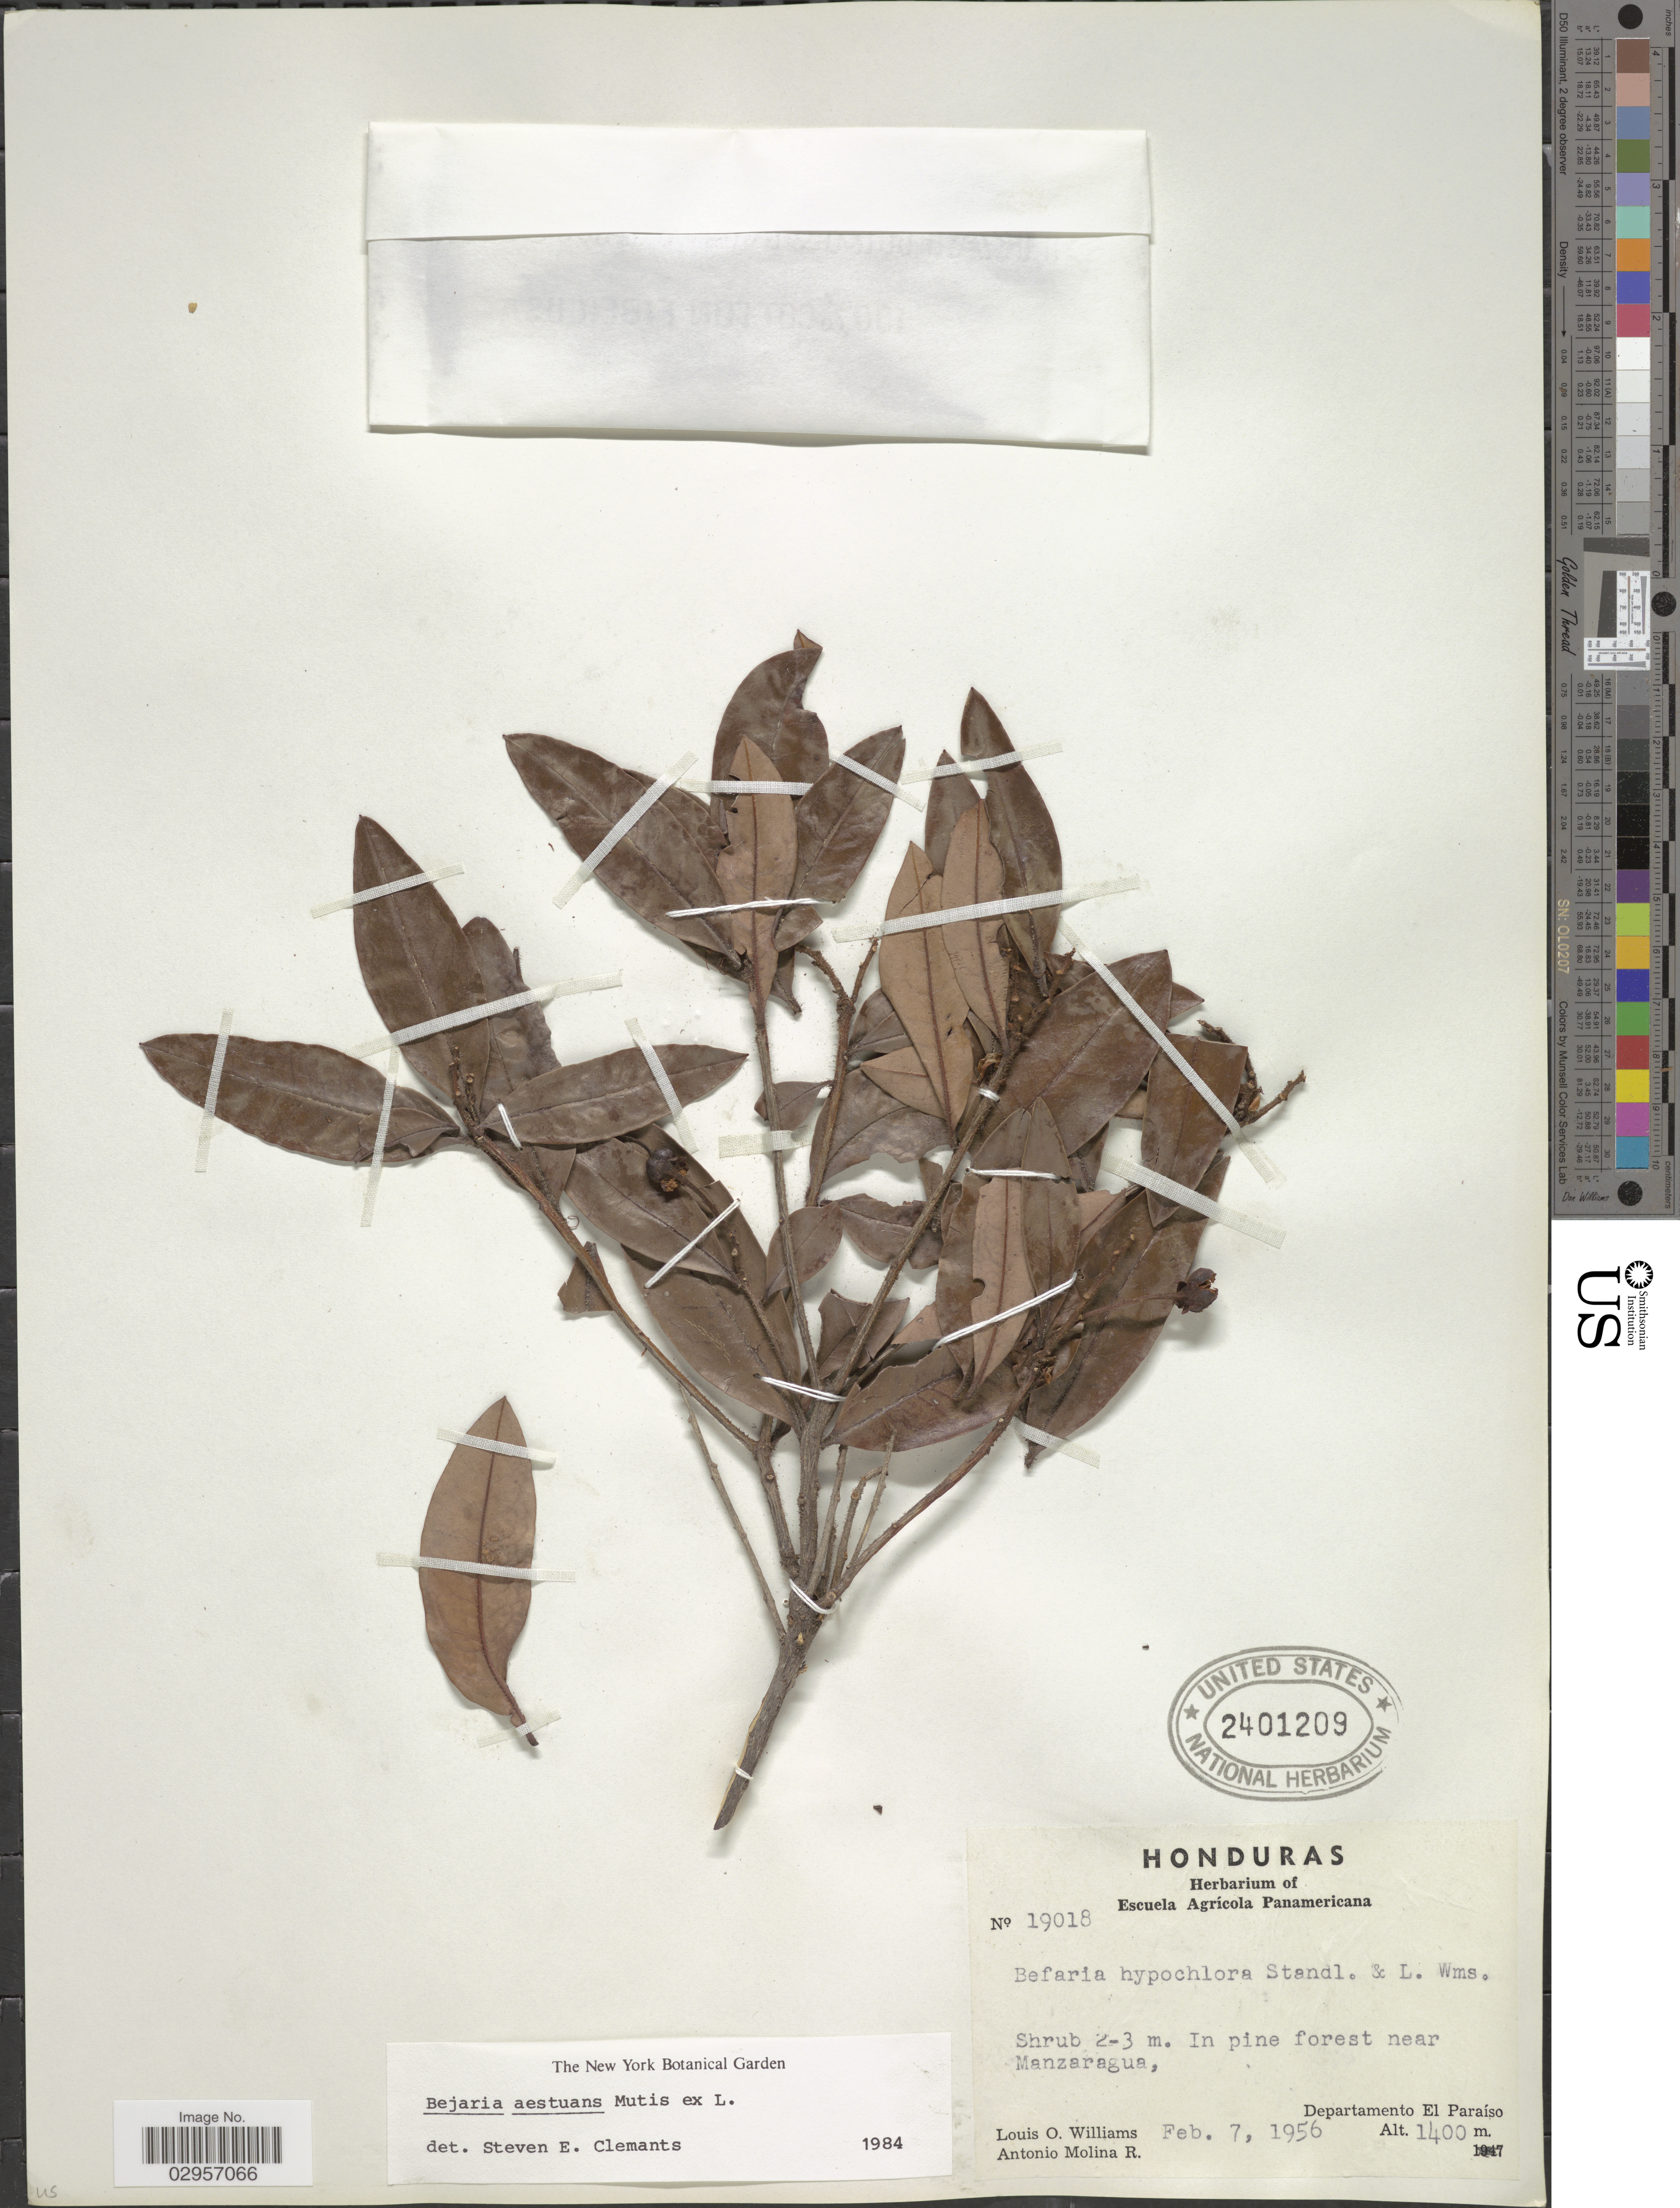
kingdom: Plantae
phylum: Tracheophyta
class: Magnoliopsida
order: Ericales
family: Ericaceae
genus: Befaria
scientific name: Befaria aestuans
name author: Mutis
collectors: L. O. Williams & A. Molina R.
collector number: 19018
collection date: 1956-02-07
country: Honduras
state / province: El Paraíso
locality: In pine forest near Manzaragua, Departamento El Paraíso.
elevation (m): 1400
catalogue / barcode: US 2401209